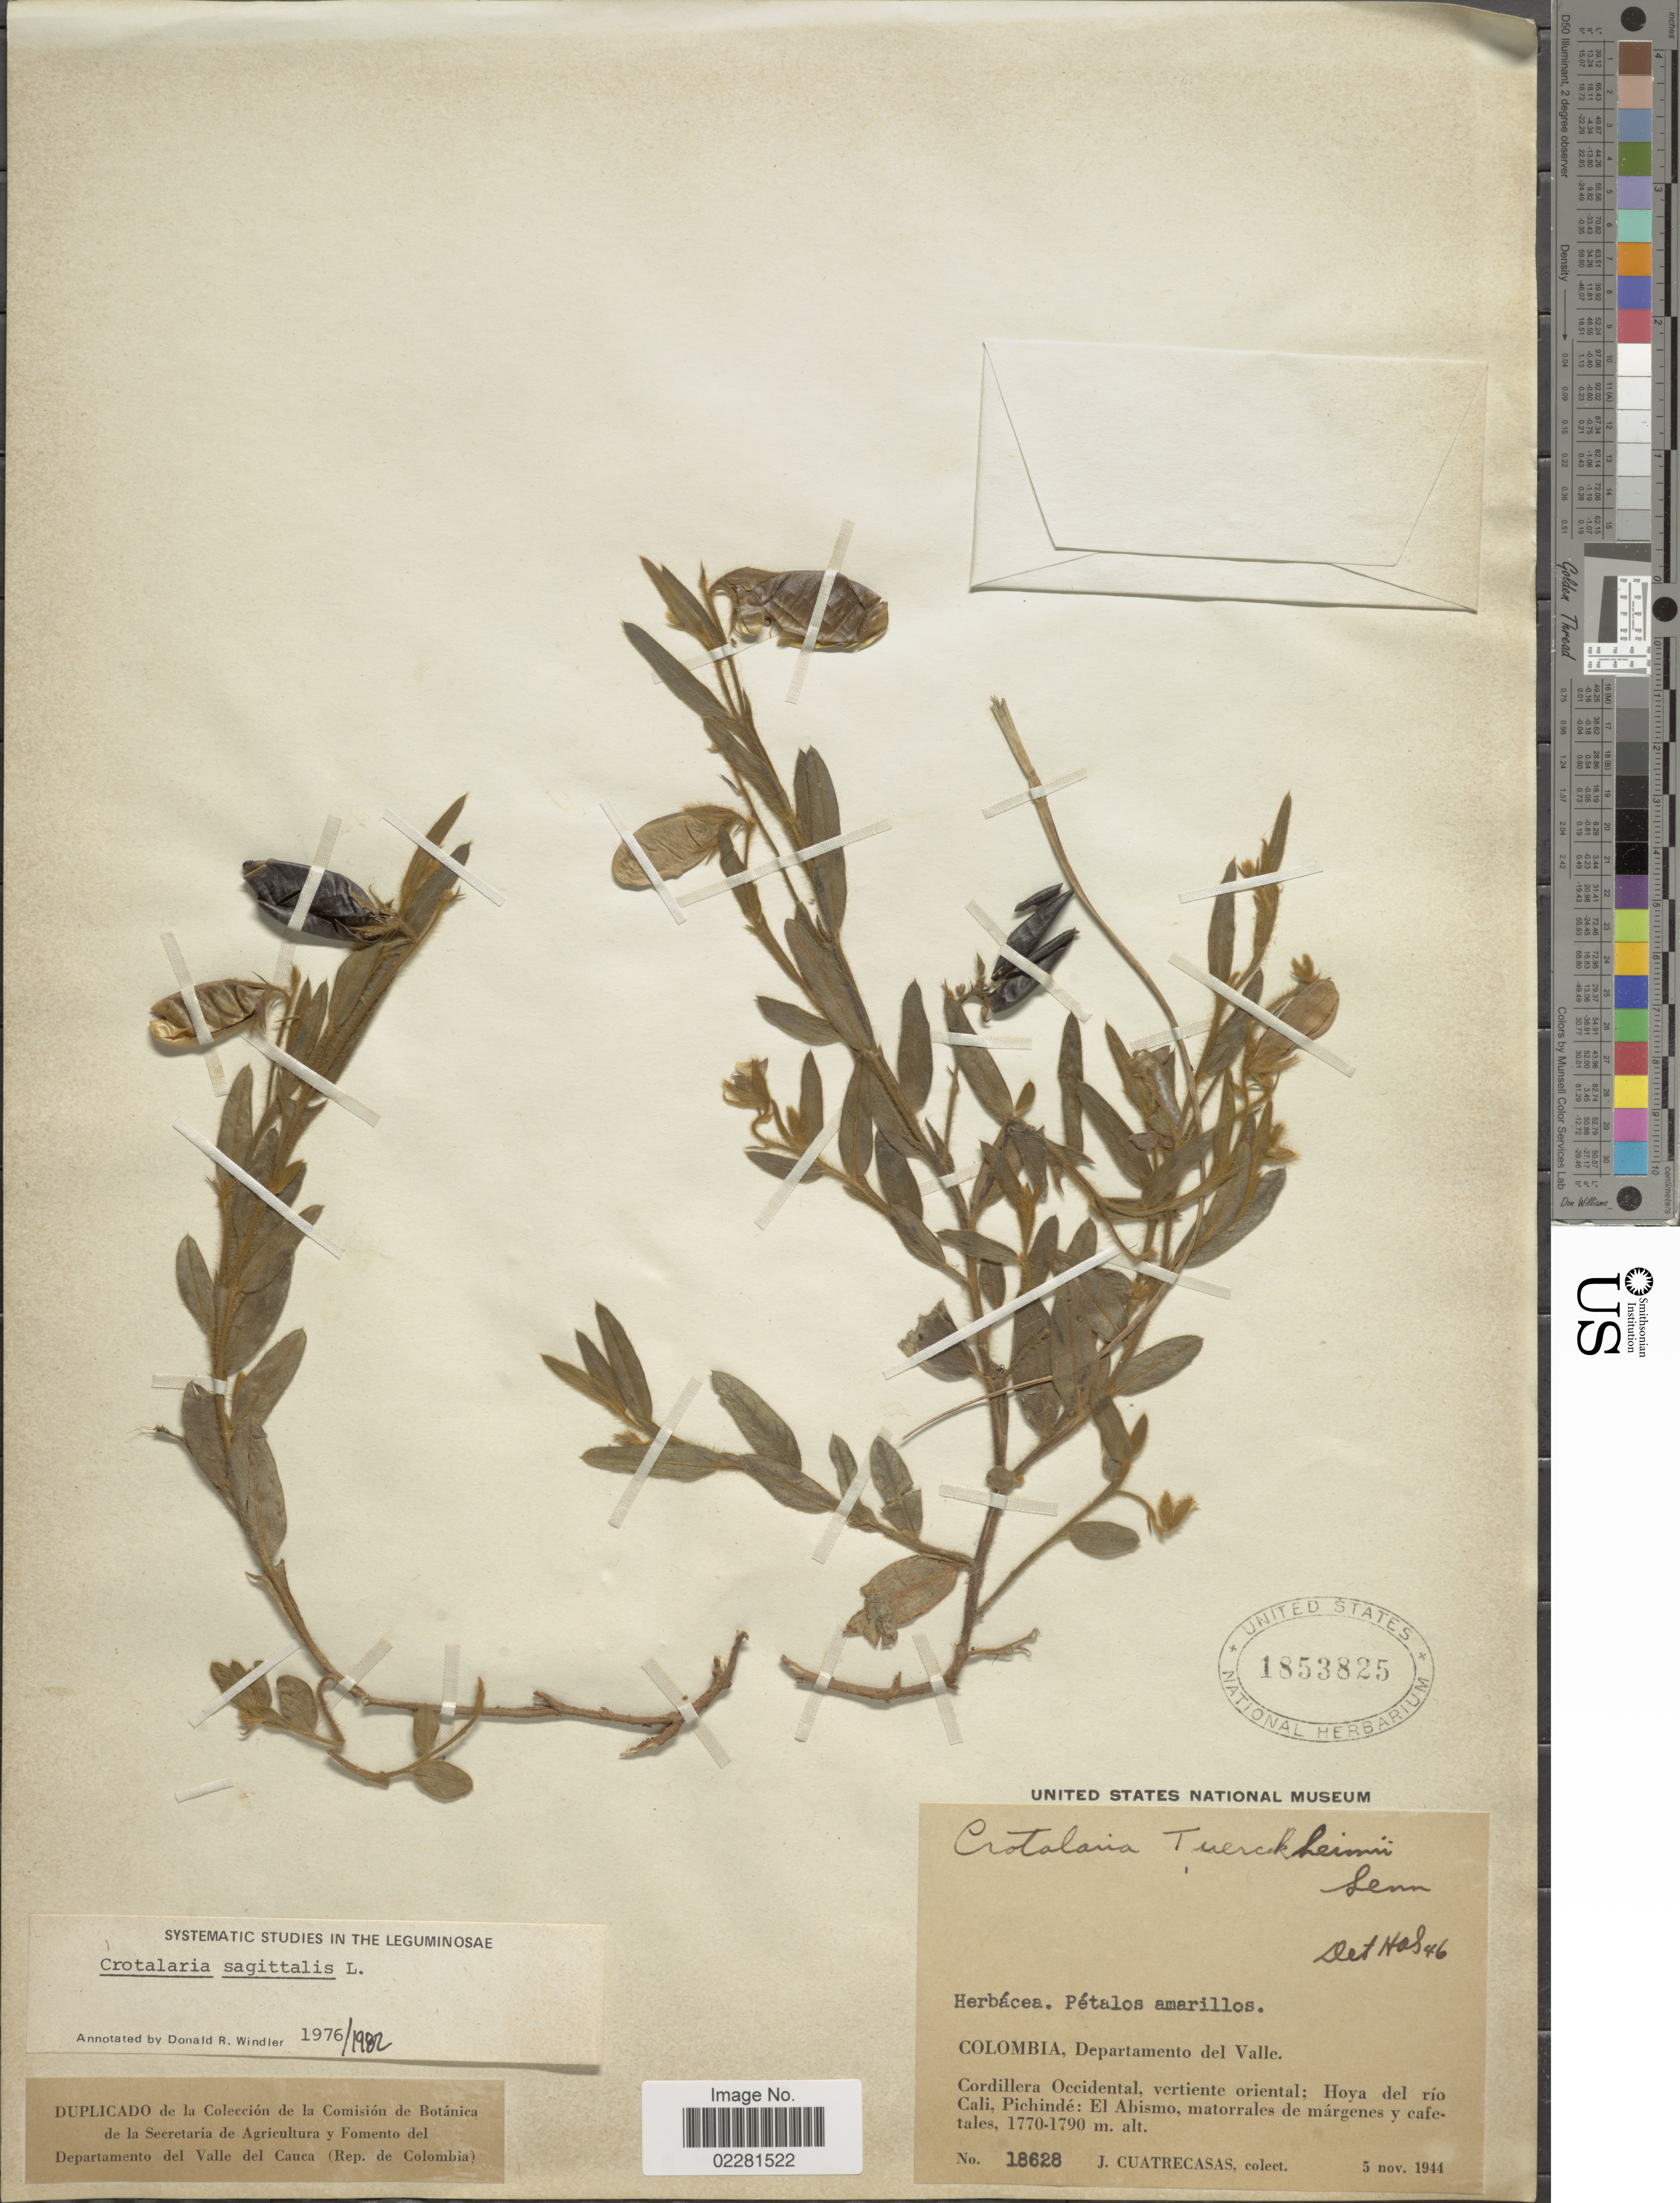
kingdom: Plantae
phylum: Tracheophyta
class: Magnoliopsida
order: Fabales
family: Fabaceae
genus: Crotalaria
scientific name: Crotalaria sagittalis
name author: L.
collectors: J. Cuatrecasas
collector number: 18628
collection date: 1944-11-05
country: Colombia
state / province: Valle del Cauca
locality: Departamento del Valle, Cordillera Occidental, vertiente oriental, Hoya del Rio Cali, Pichinde, El Abismo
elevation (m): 1770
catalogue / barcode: US 1853825